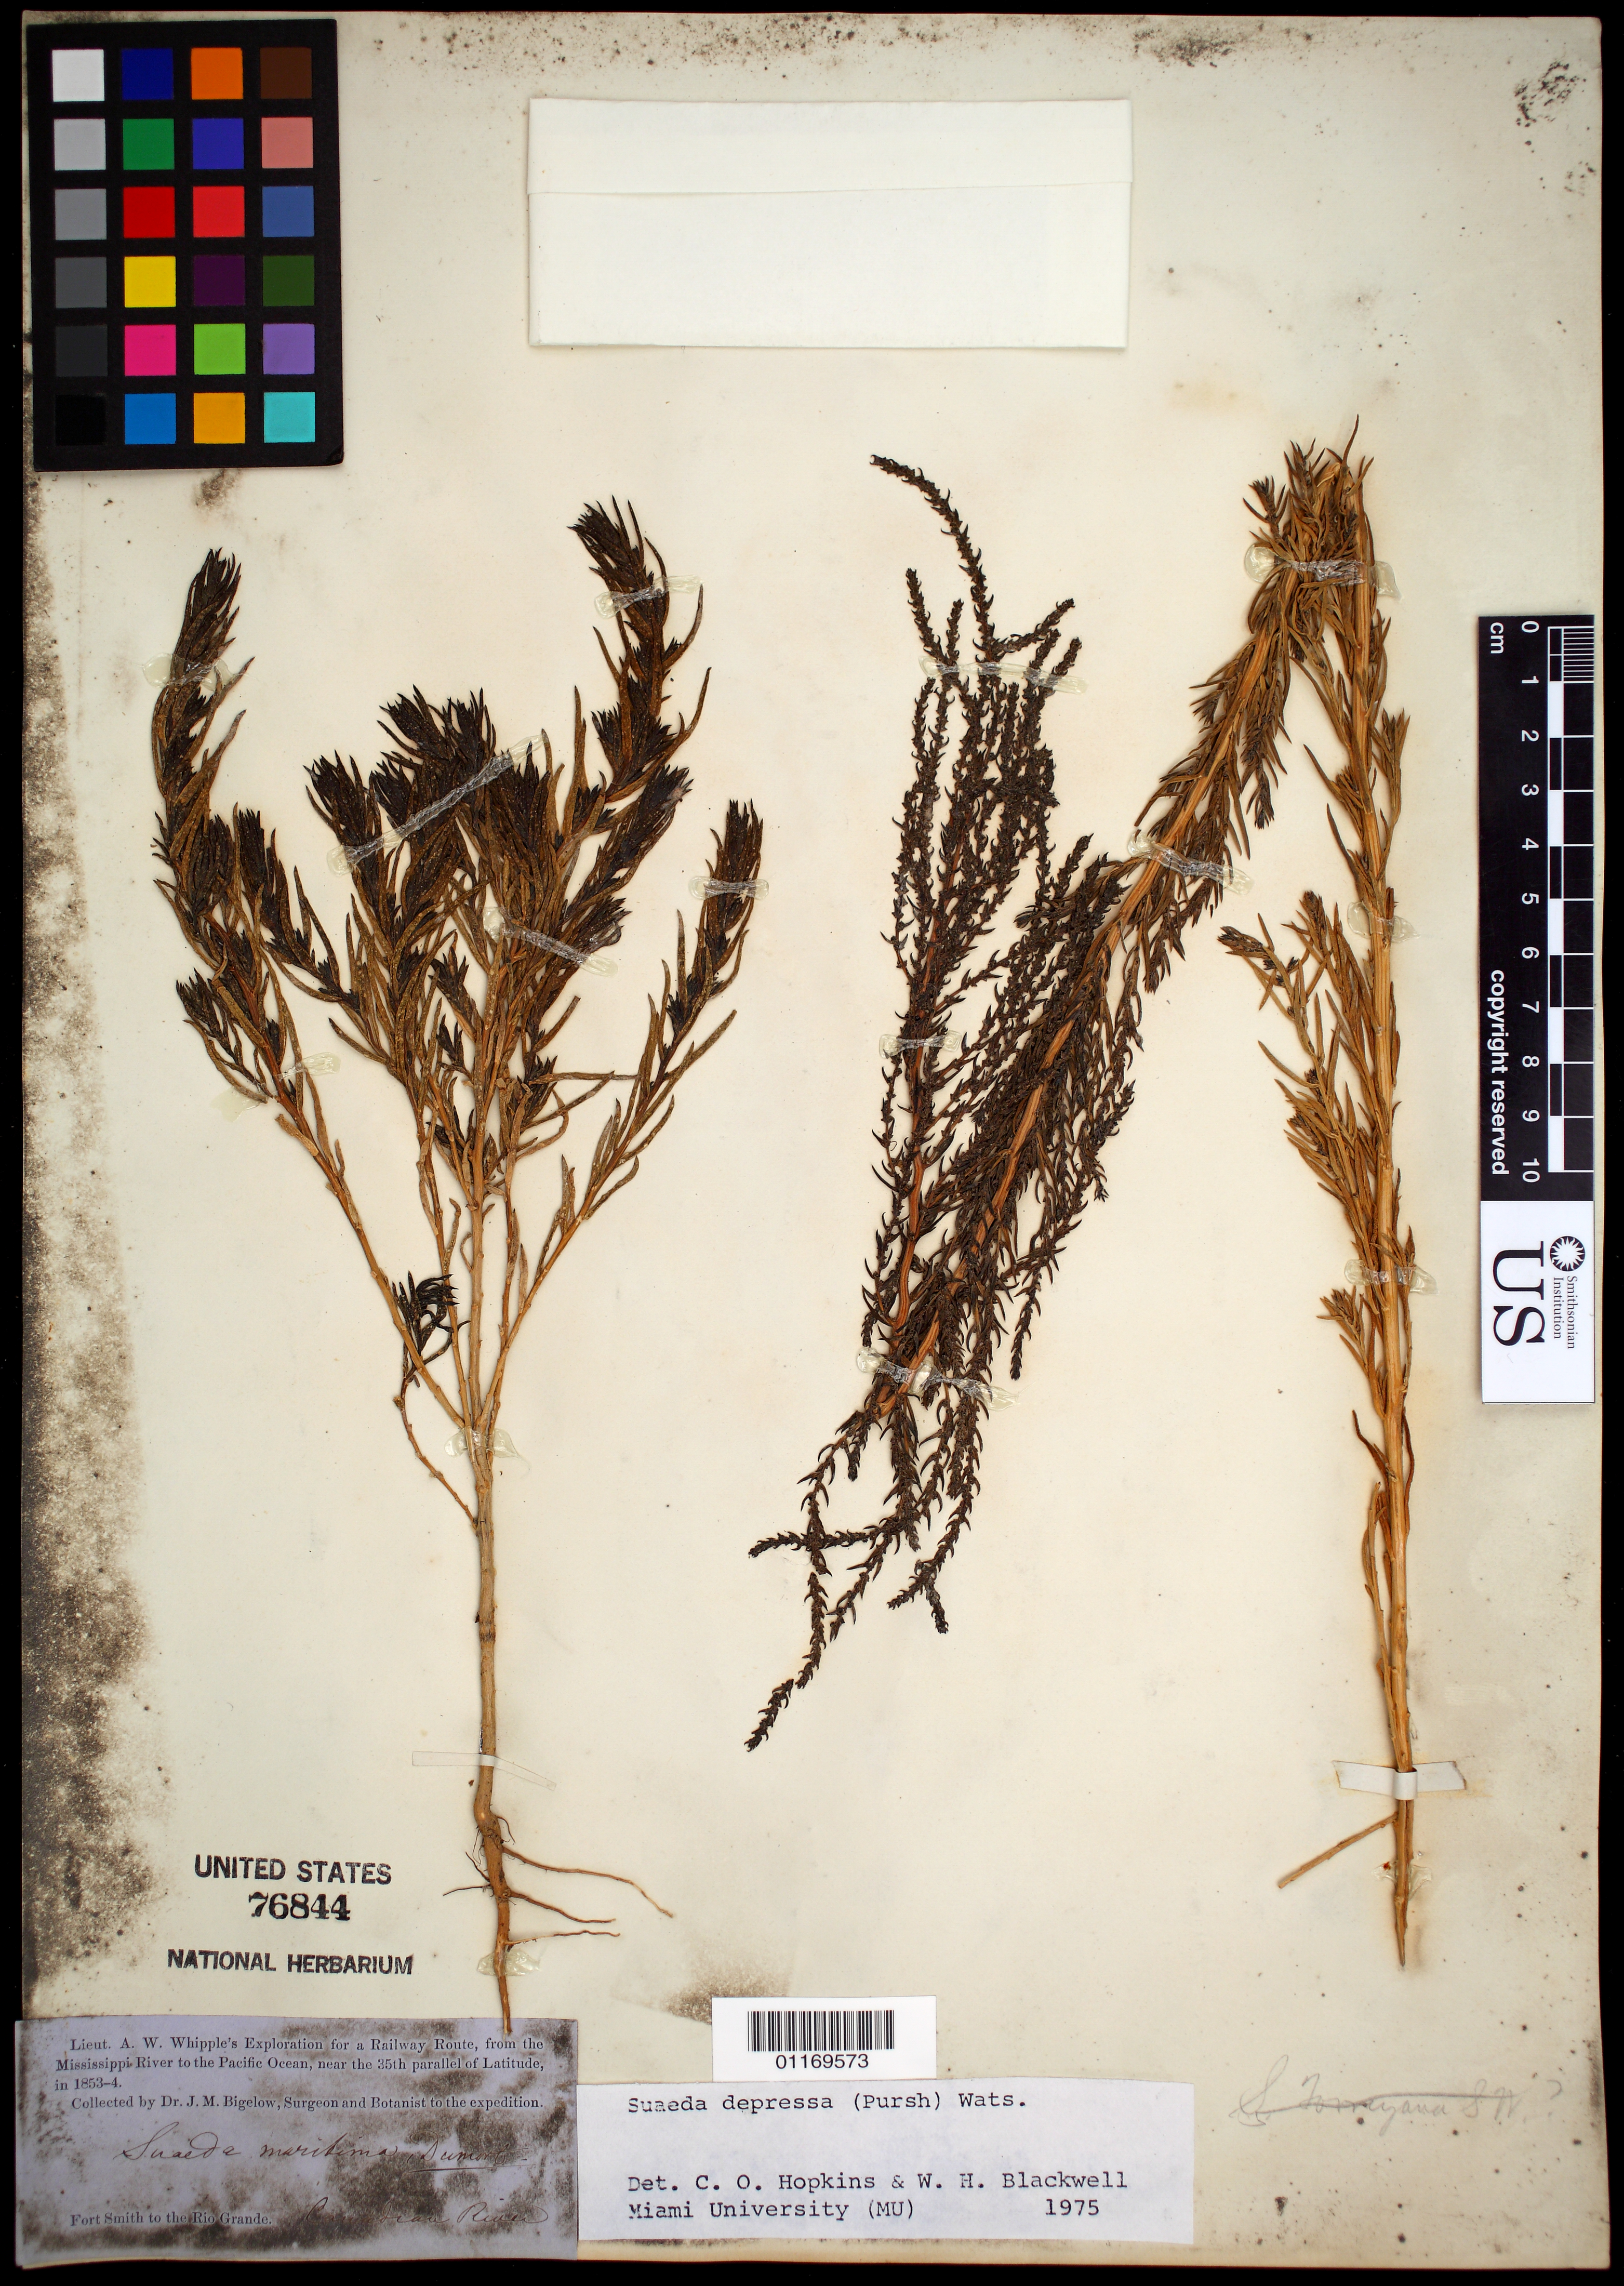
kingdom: Plantae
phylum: Tracheophyta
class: Magnoliopsida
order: Caryophyllales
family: Amaranthaceae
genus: Suaeda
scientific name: Suaeda depressa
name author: (Pursh) S. Watson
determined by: Hopkins, C. O.; Blackwell, W. H.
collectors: J. M. Bigelow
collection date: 1853/1854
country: United States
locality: Fort Smith to the Rio Grande. Canadian River.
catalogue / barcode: US 76844